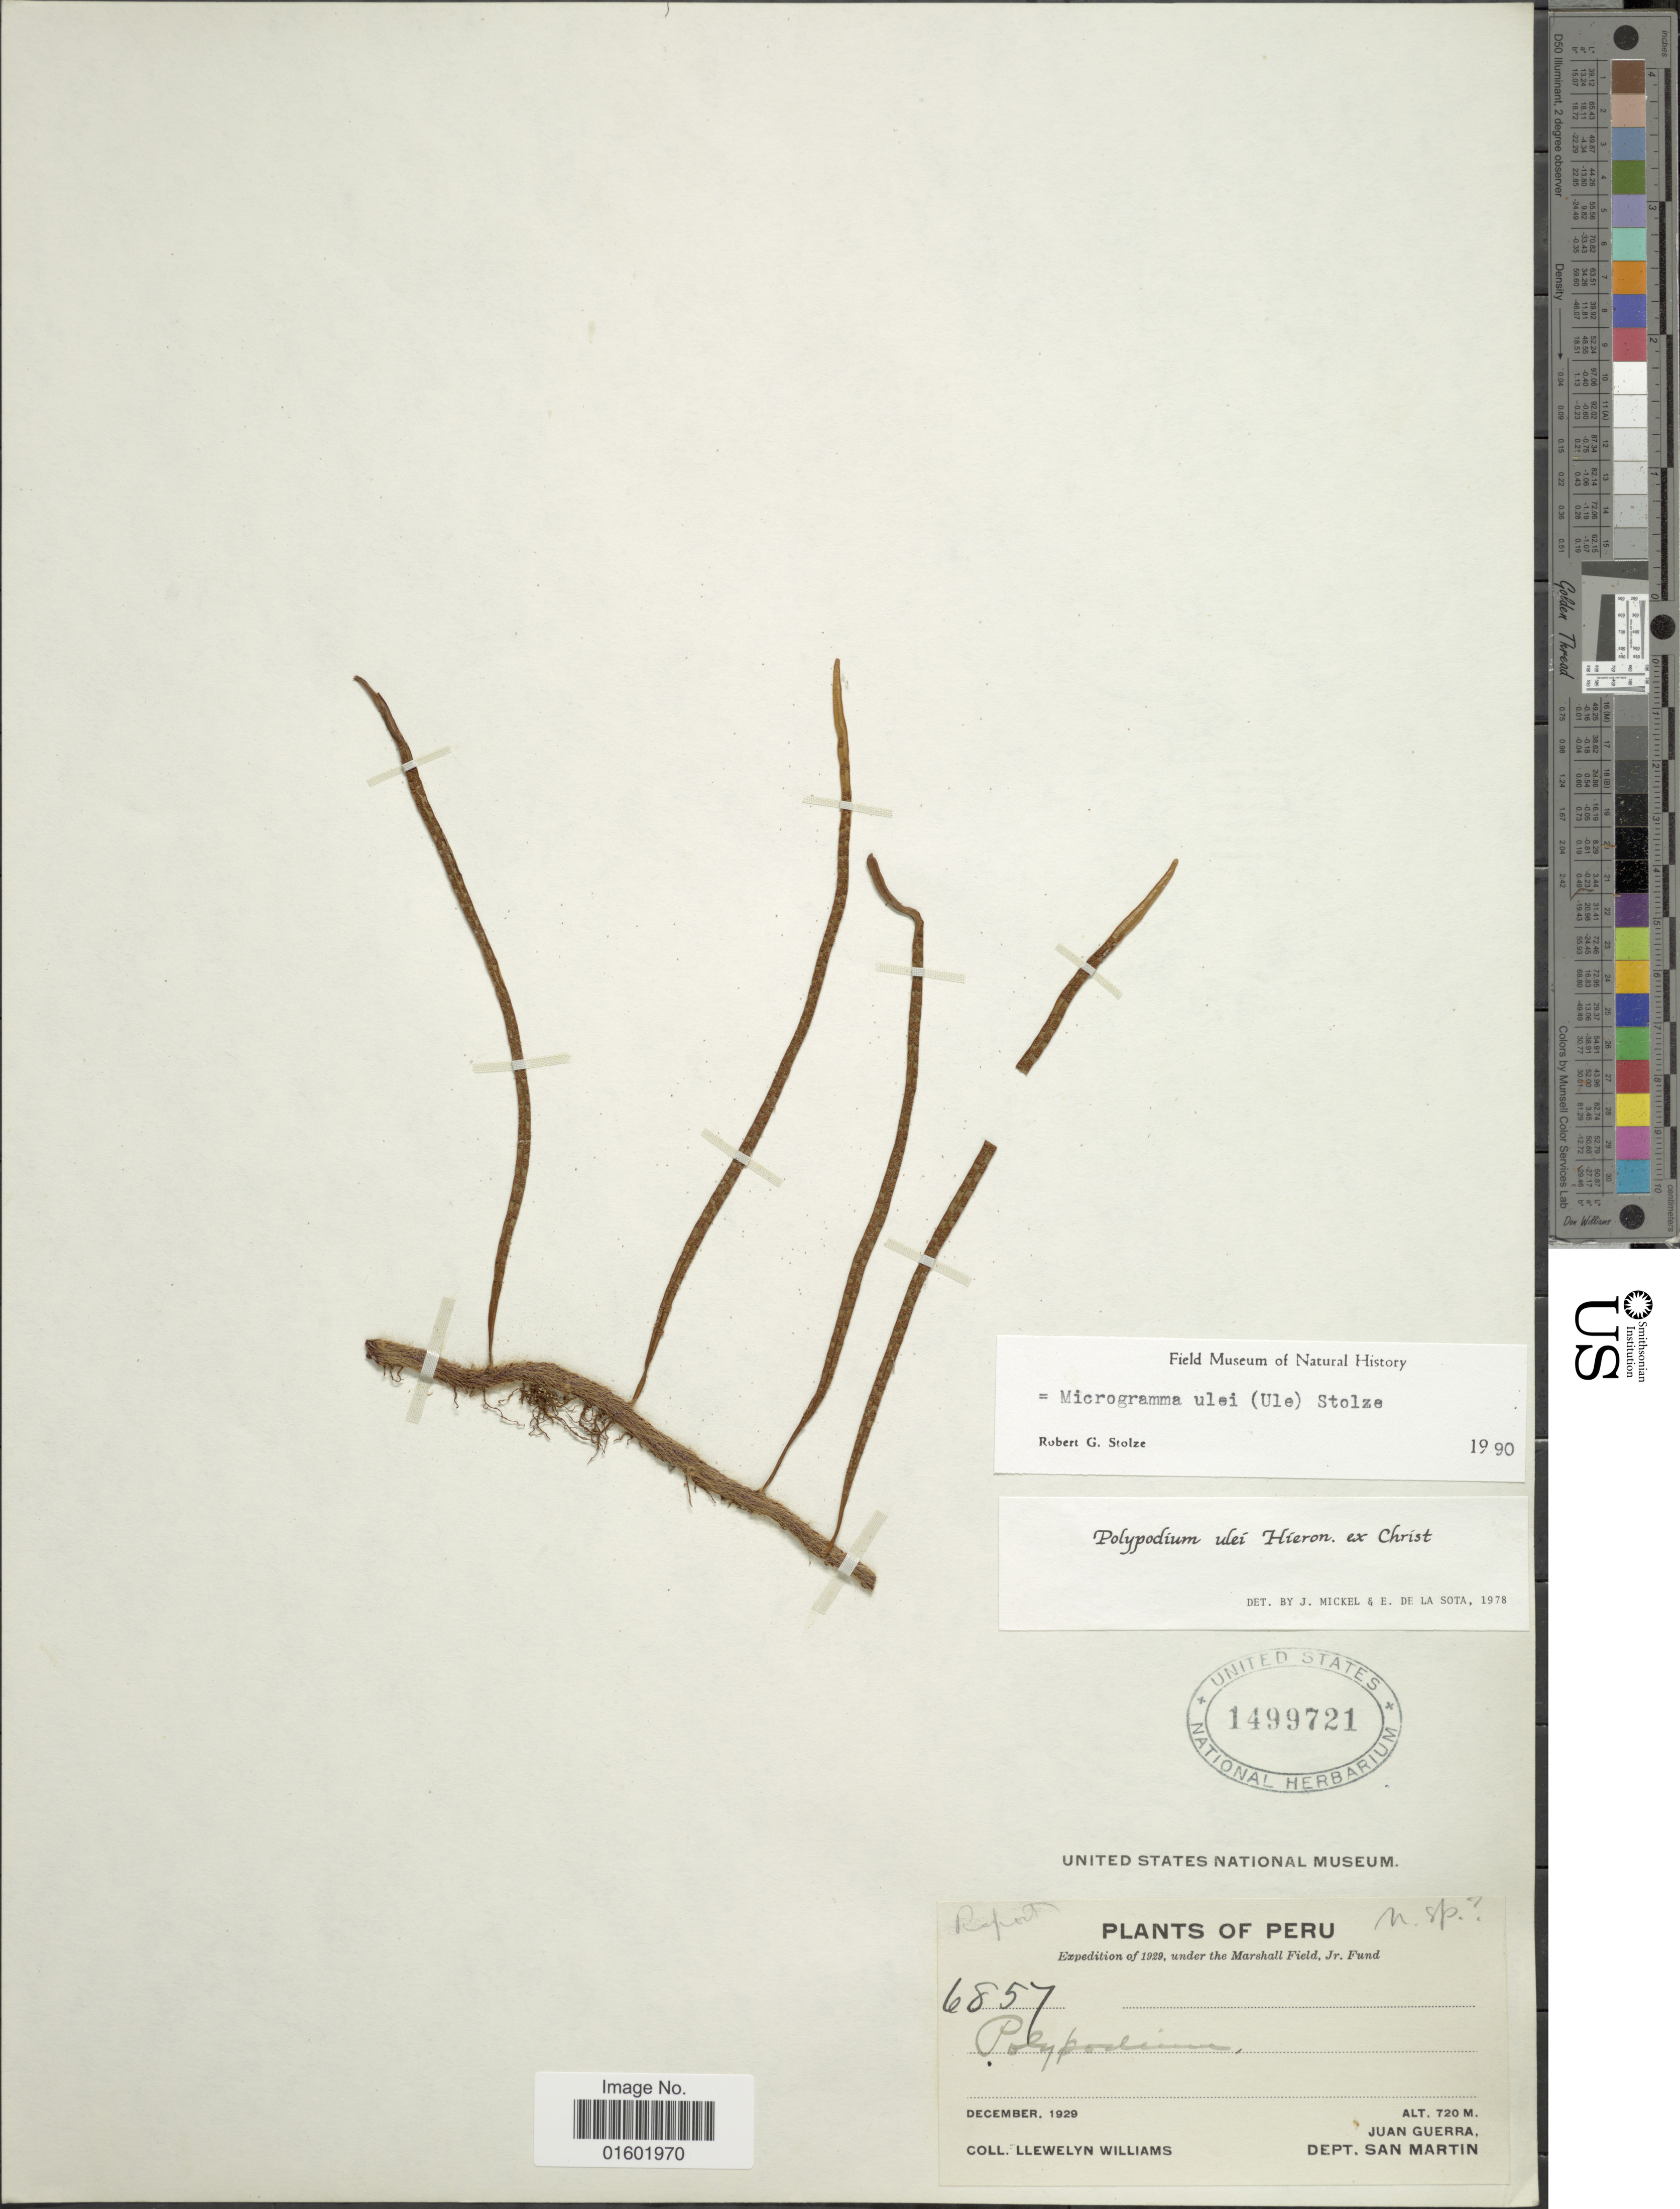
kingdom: Plantae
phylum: Tracheophyta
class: Polypodiopsida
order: Polypodiales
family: Polypodiaceae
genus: Microgramma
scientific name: Microgramma ulei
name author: (Hieron.) Stolze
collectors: Ll. Williams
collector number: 6857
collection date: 1929-12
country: Peru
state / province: San Martín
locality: Juan Guerra, Dept. San Martin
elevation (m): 720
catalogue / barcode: US 1499721